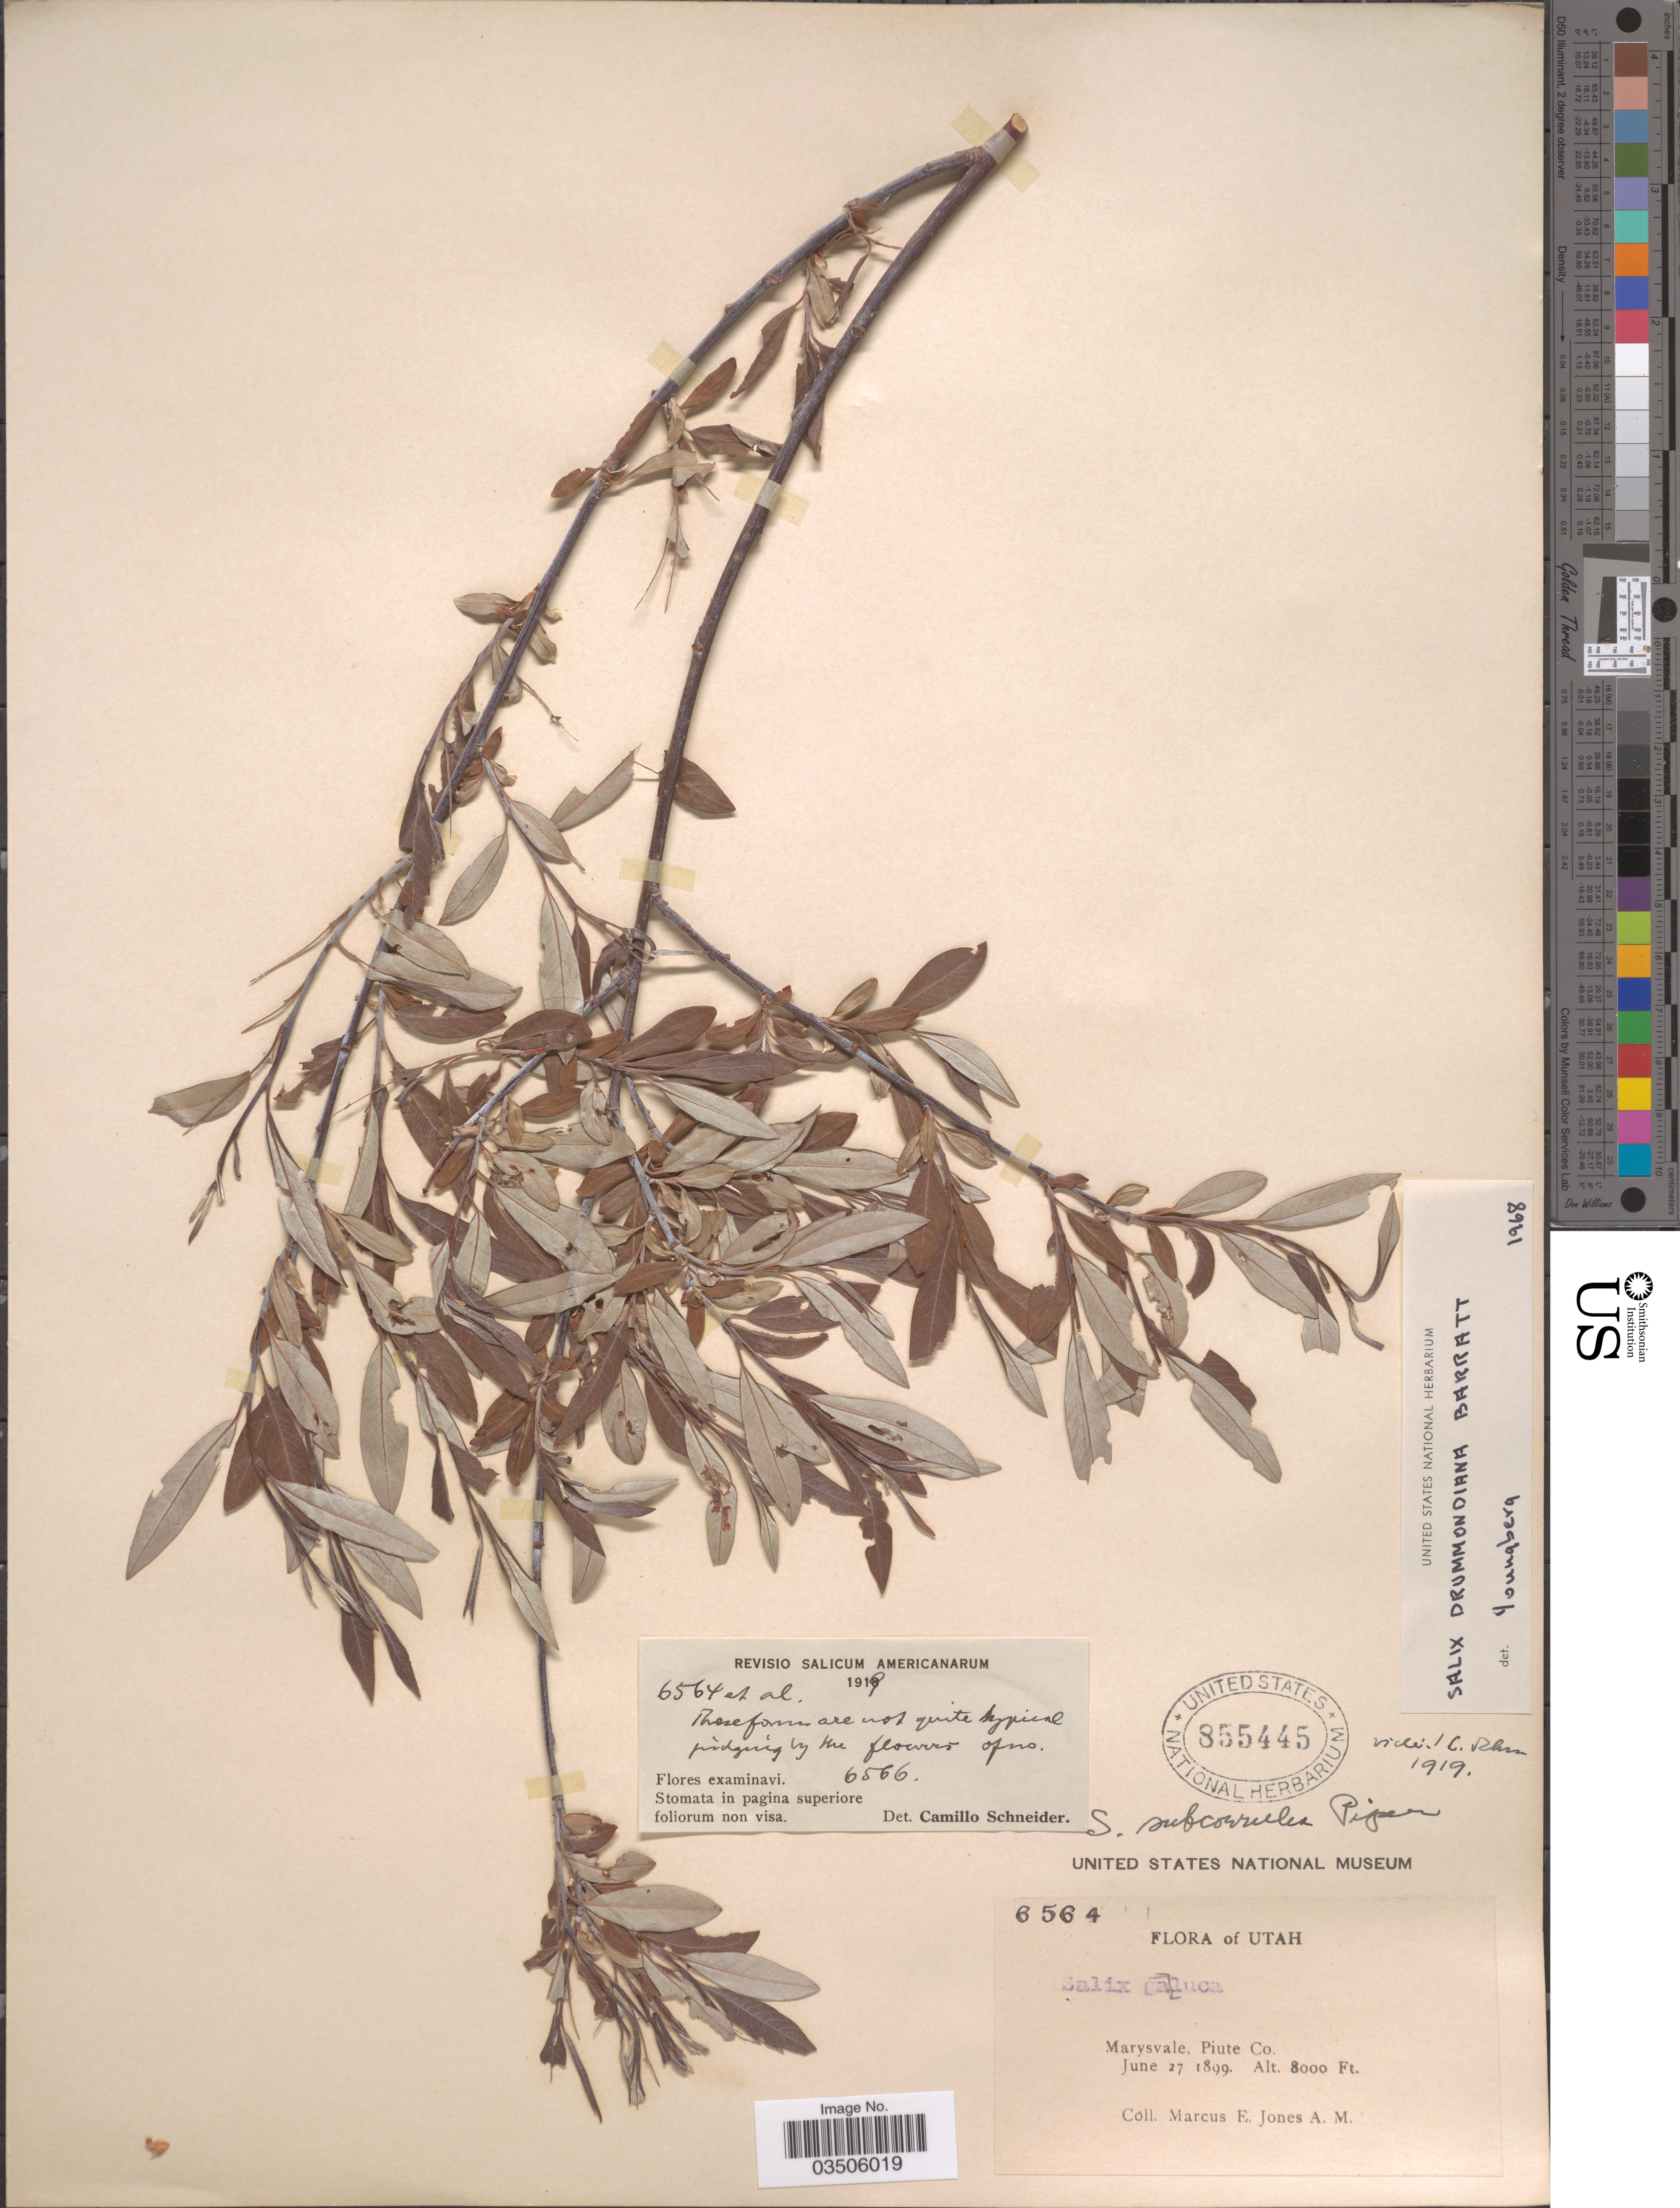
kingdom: Plantae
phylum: Tracheophyta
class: Magnoliopsida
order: Malpighiales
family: Salicaceae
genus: Salix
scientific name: Salix subcoerulea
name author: Piper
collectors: M. E. Jones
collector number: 6564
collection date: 1899-06-27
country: United States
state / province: Utah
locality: Marysvale, Piute Co.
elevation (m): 2438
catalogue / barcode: US 855445